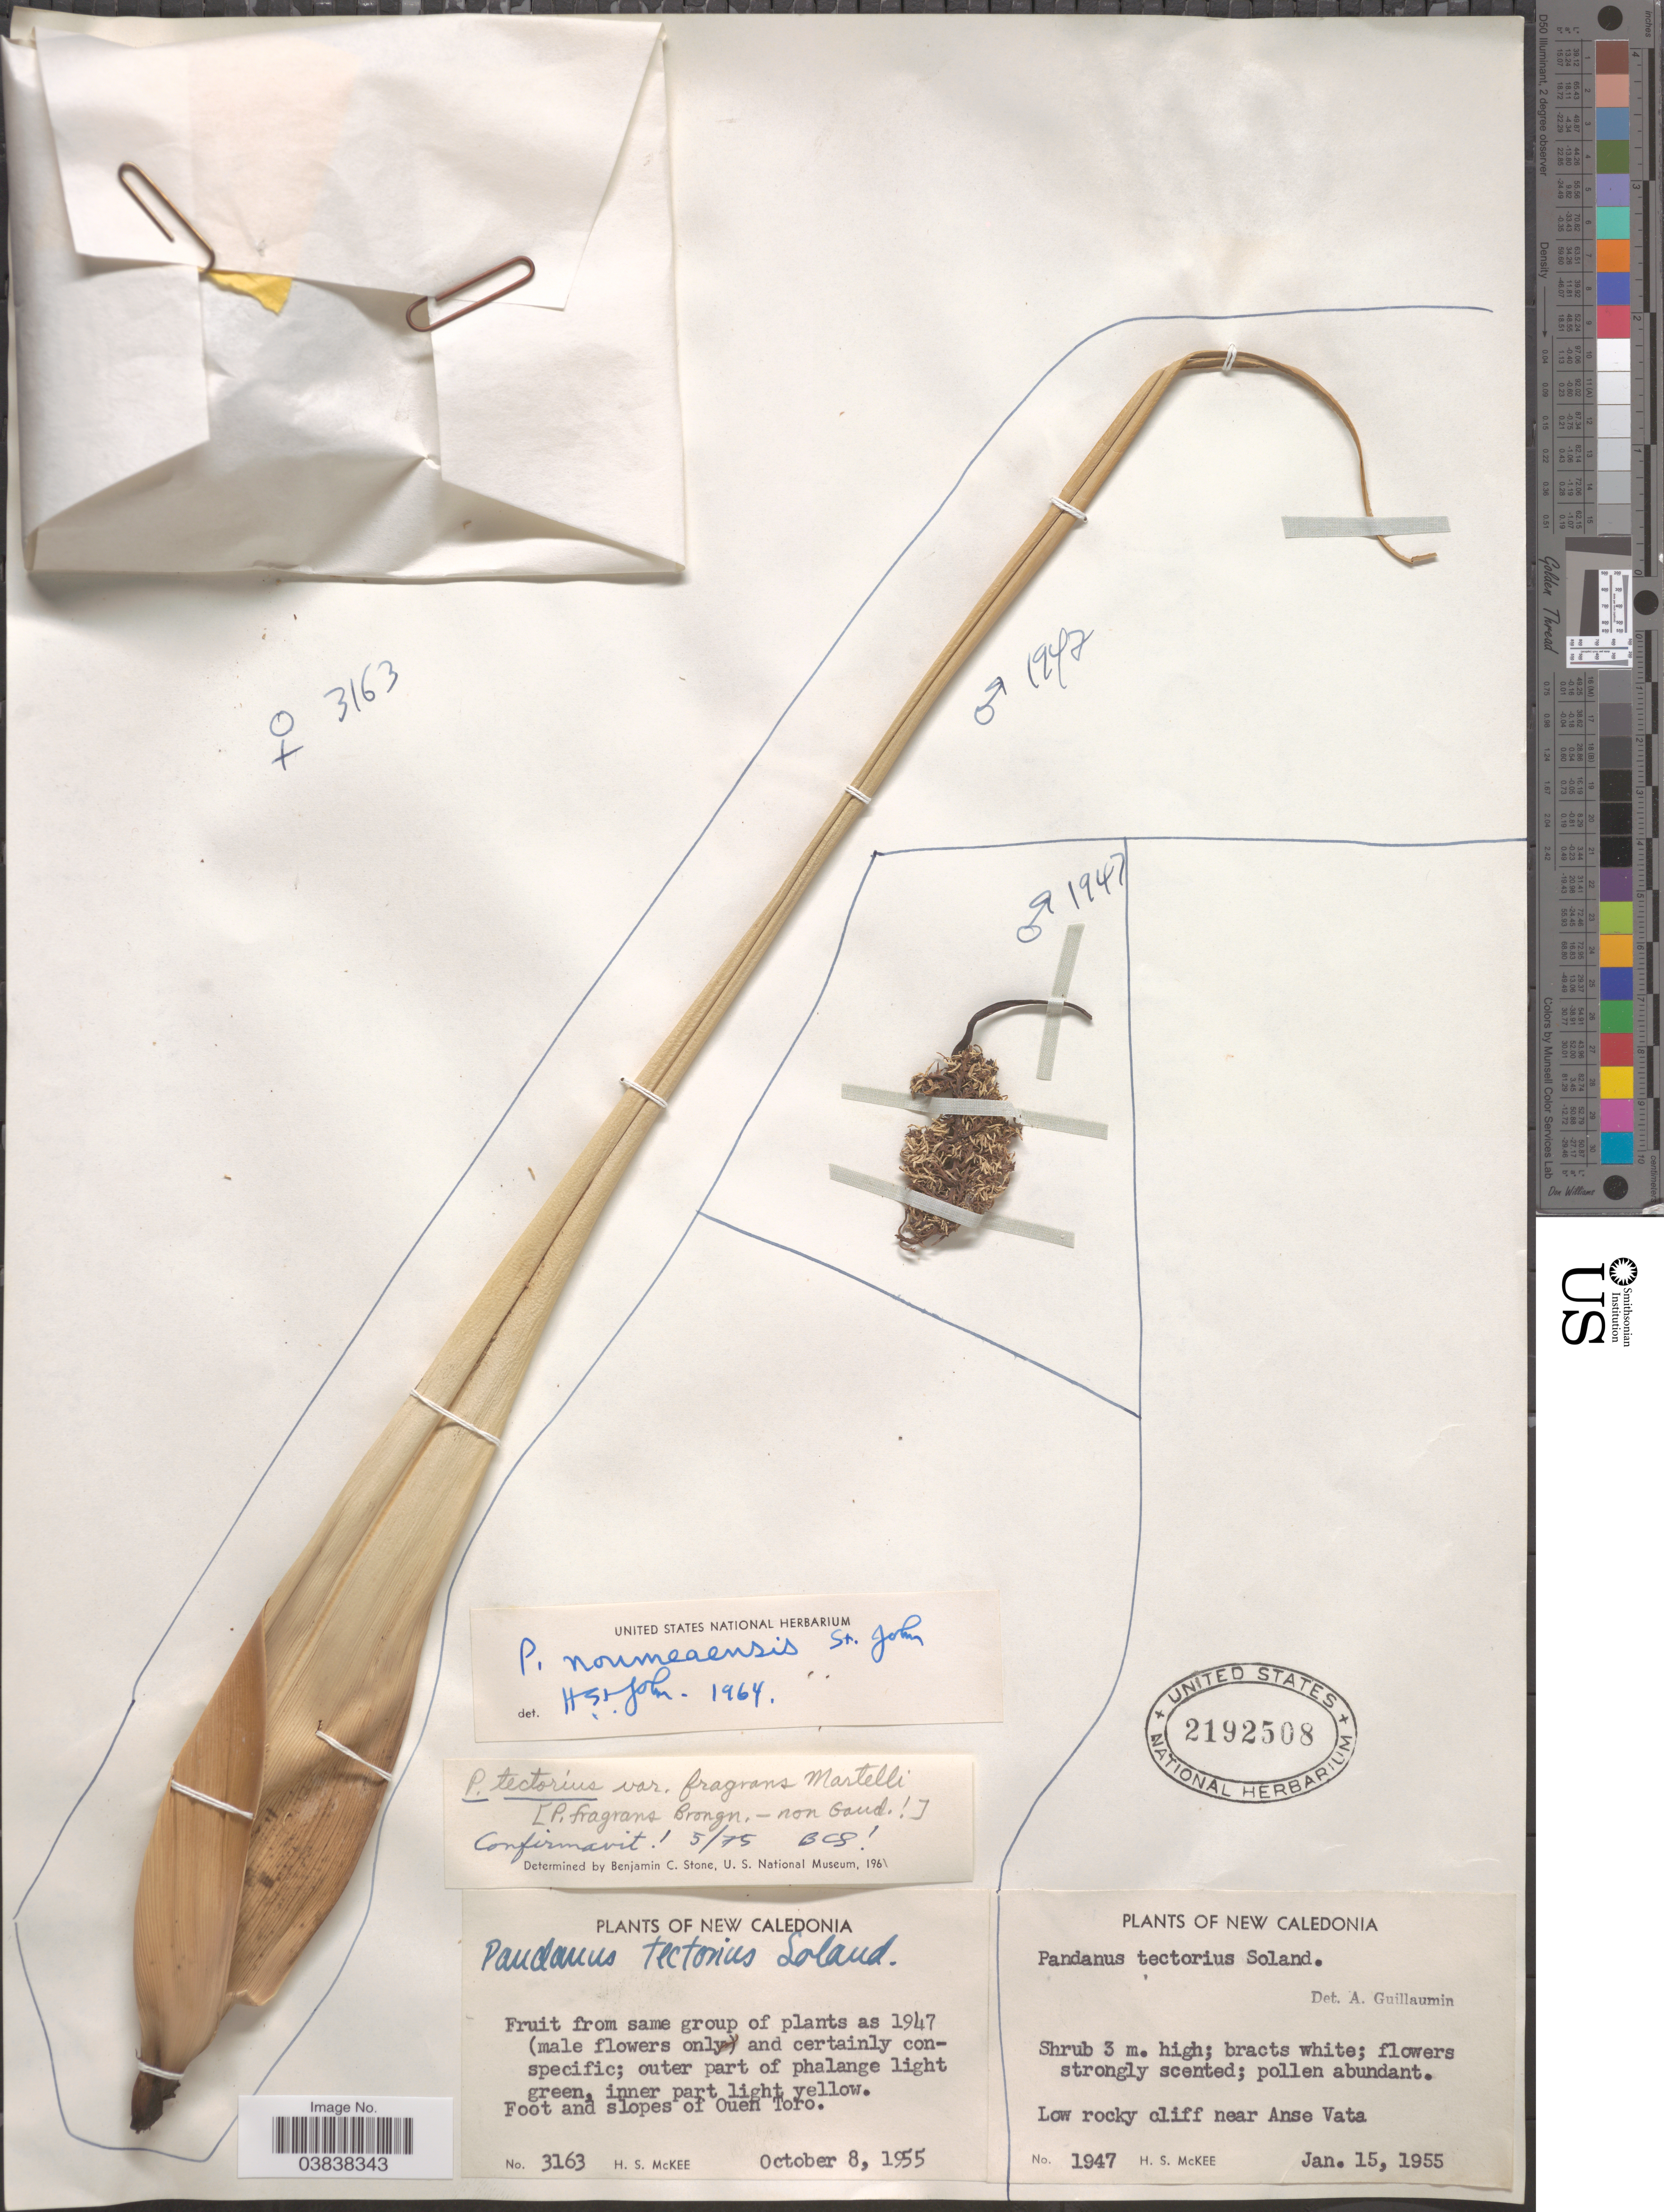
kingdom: Plantae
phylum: Tracheophyta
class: Liliopsida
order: Pandanales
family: Pandanaceae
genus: Pandanus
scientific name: Pandanus tectorius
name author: Parkinson ex DuRoi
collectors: H. S. McKee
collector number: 1947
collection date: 1955-01-15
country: New Caledonia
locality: Low rocky cliff near Anse Vata.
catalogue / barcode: US 2192508